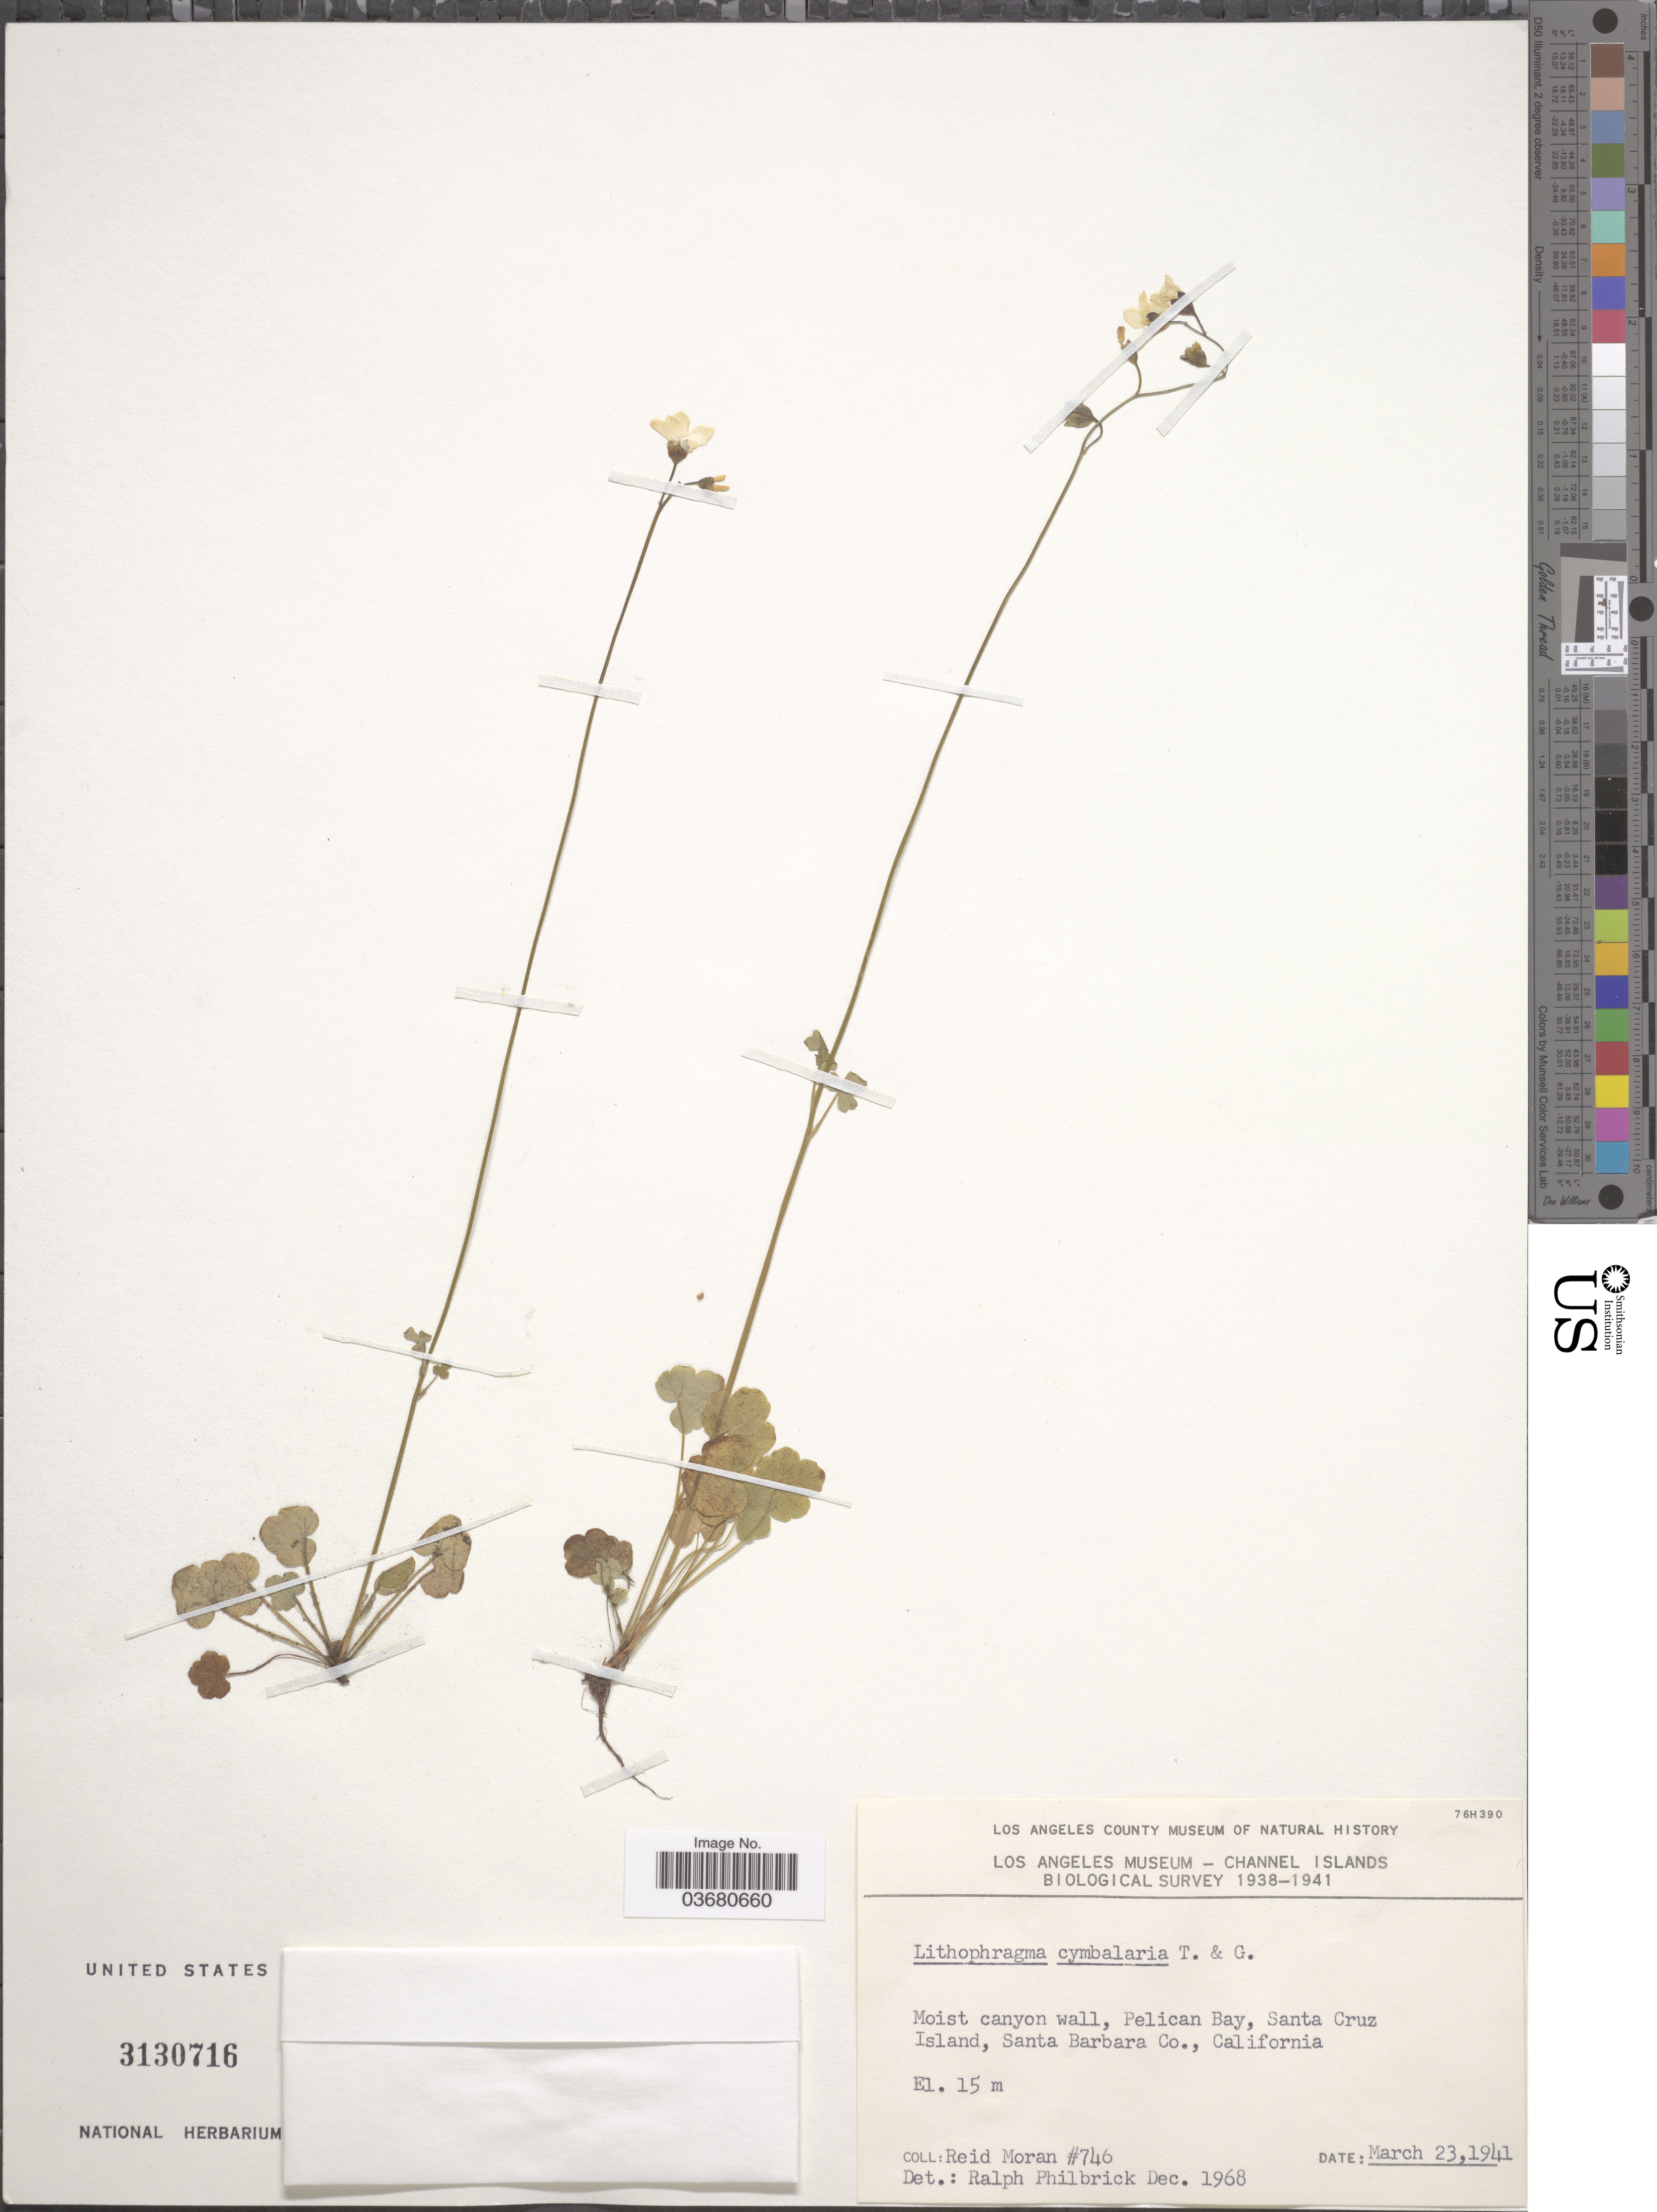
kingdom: Plantae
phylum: Tracheophyta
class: Magnoliopsida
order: Saxifragales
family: Saxifragaceae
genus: Lithophragma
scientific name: Lithophragma cymbalaria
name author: Torr. & A. Gray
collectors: R. V. Moran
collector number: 746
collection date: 1941-03-23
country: United States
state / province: California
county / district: Santa Barbara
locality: Biological Survey 1938 - 1941. Moist canyon wall, Pelican Bay, Santa Cruz Island, Santa Barbara Co.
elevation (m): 15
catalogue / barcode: US 3130716